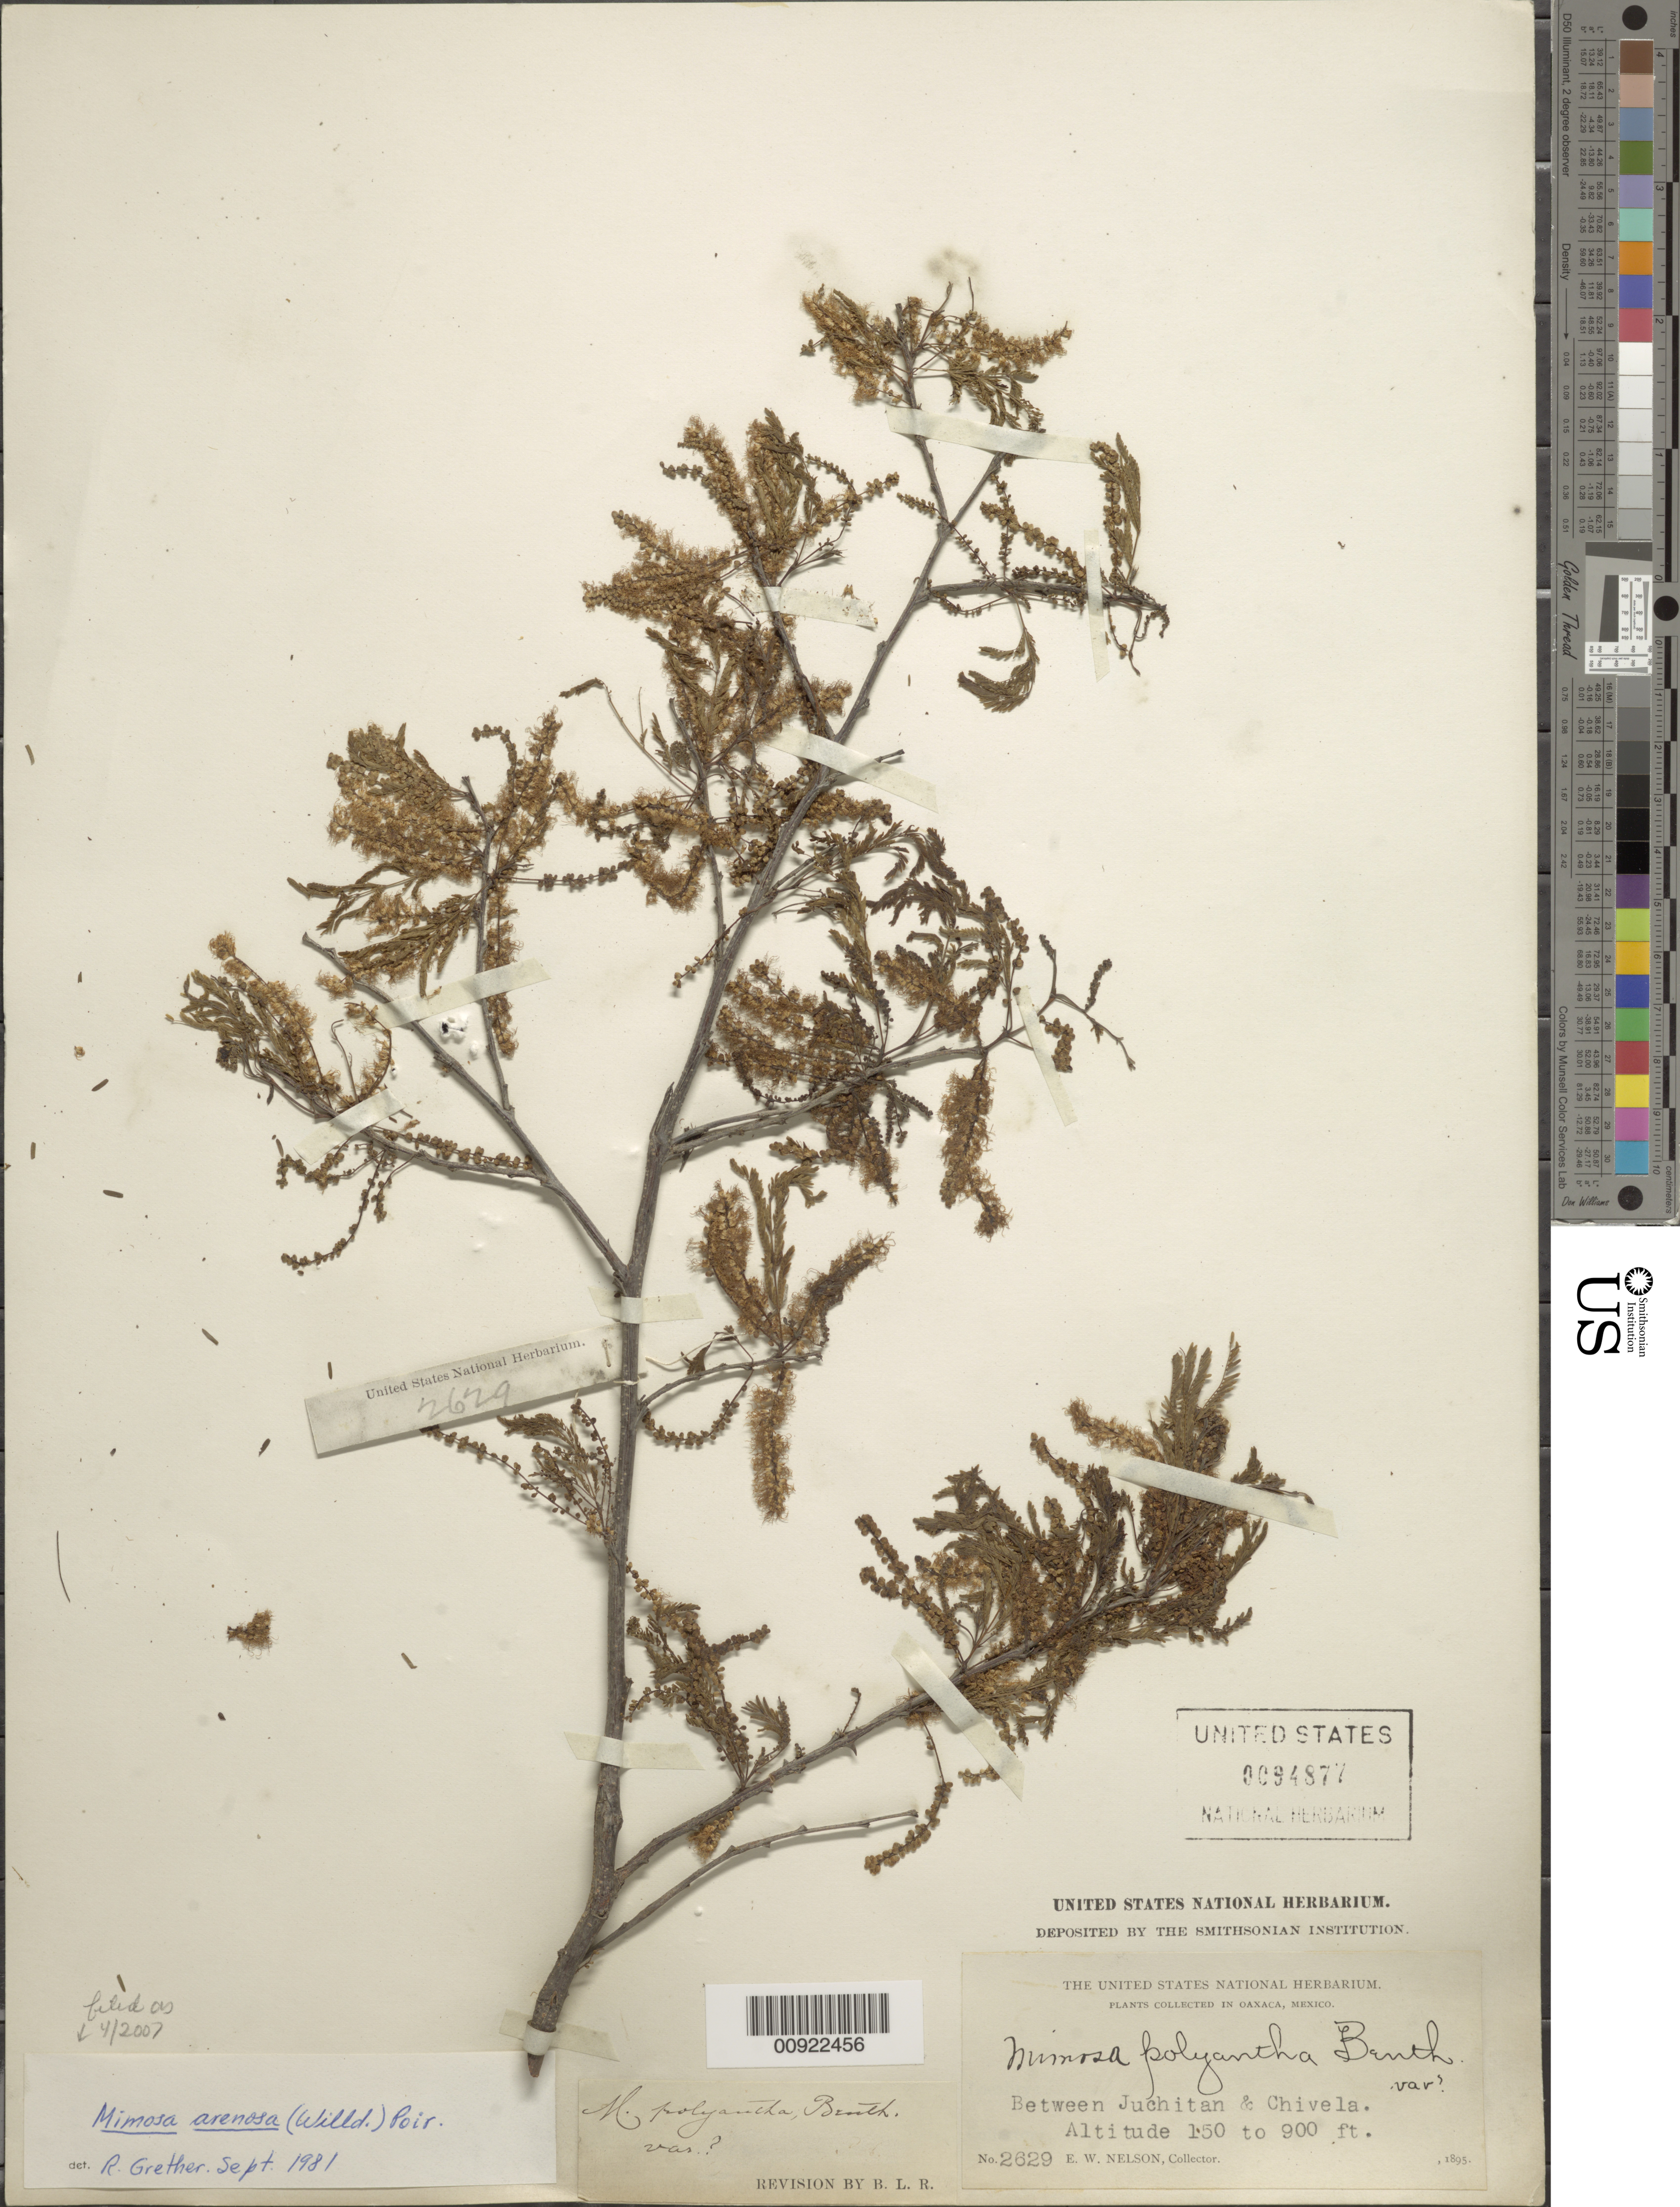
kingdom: Plantae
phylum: Tracheophyta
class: Magnoliopsida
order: Fabales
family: Fabaceae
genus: Mimosa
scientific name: Mimosa arenosa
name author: (Willd.) Poir.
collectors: E. W. Nelson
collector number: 2629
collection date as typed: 1895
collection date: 1895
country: Mexico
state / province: Oaxaca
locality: Between Juchitan & Chivela.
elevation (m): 46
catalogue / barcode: US 94877